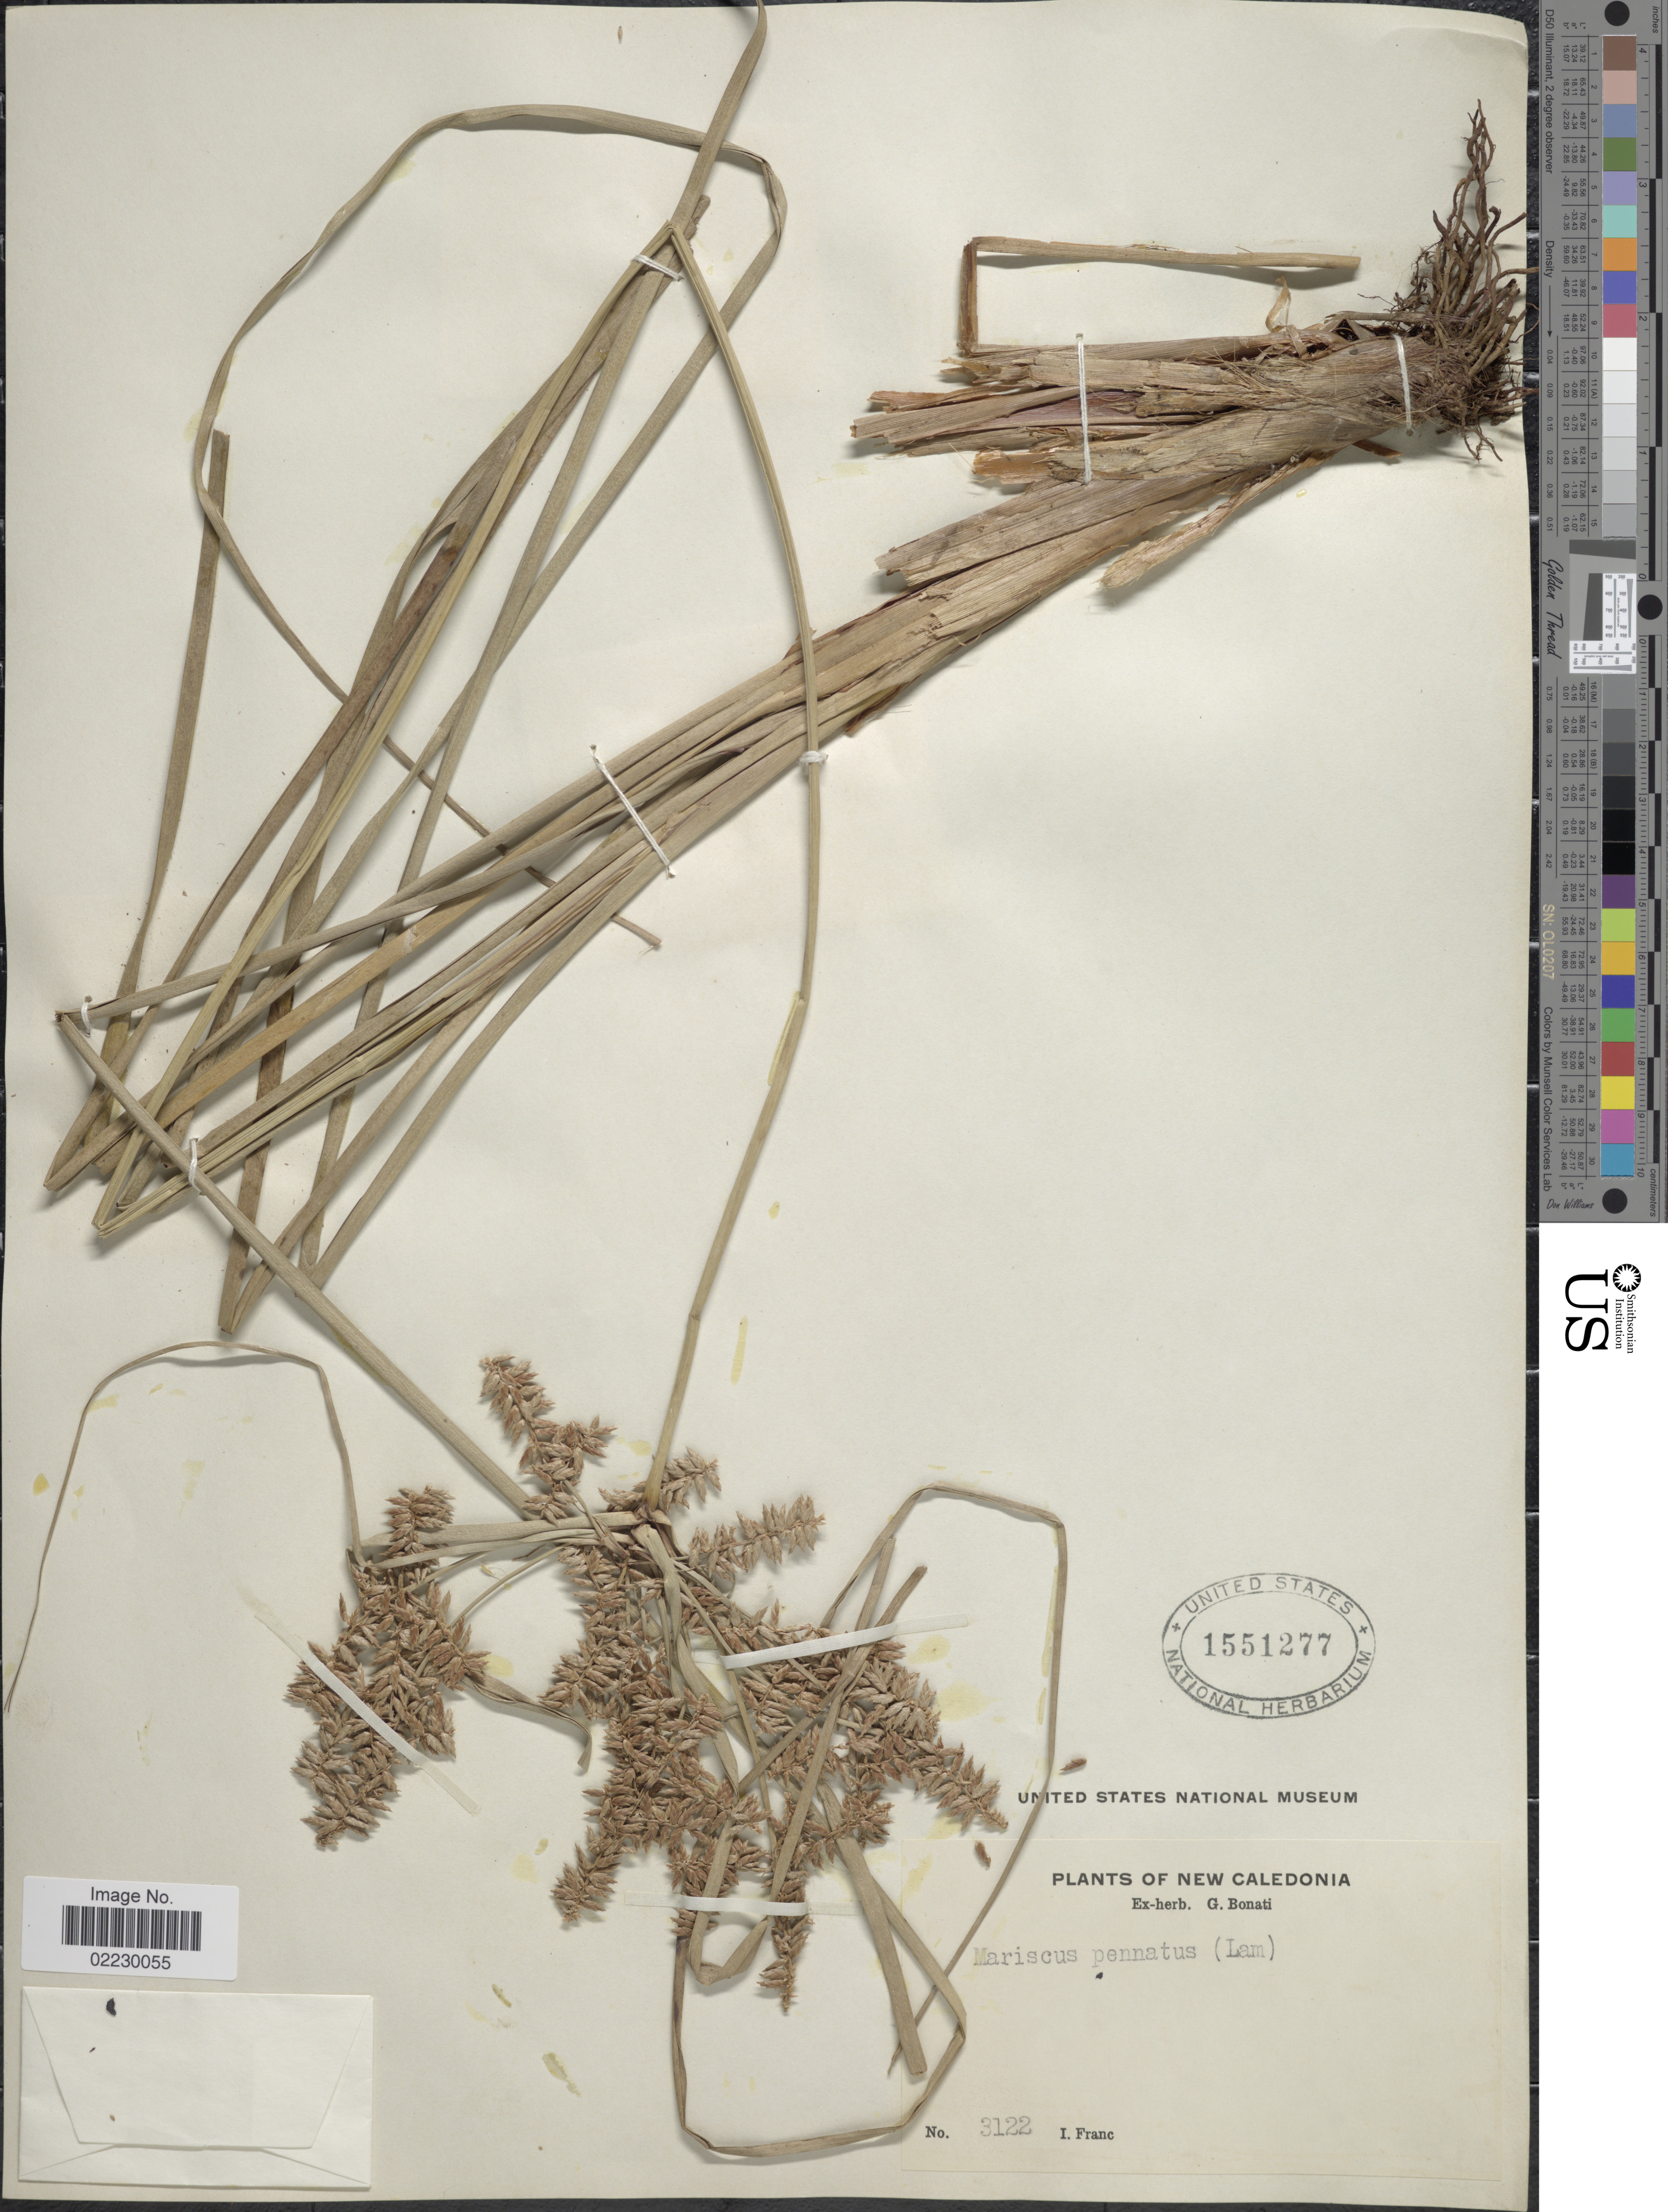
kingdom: Plantae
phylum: Tracheophyta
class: Liliopsida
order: Poales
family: Cyperaceae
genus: Cyperus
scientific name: Cyperus javanicus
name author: Houtt.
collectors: I. Franc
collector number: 3122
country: New Caledonia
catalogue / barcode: US 1551277